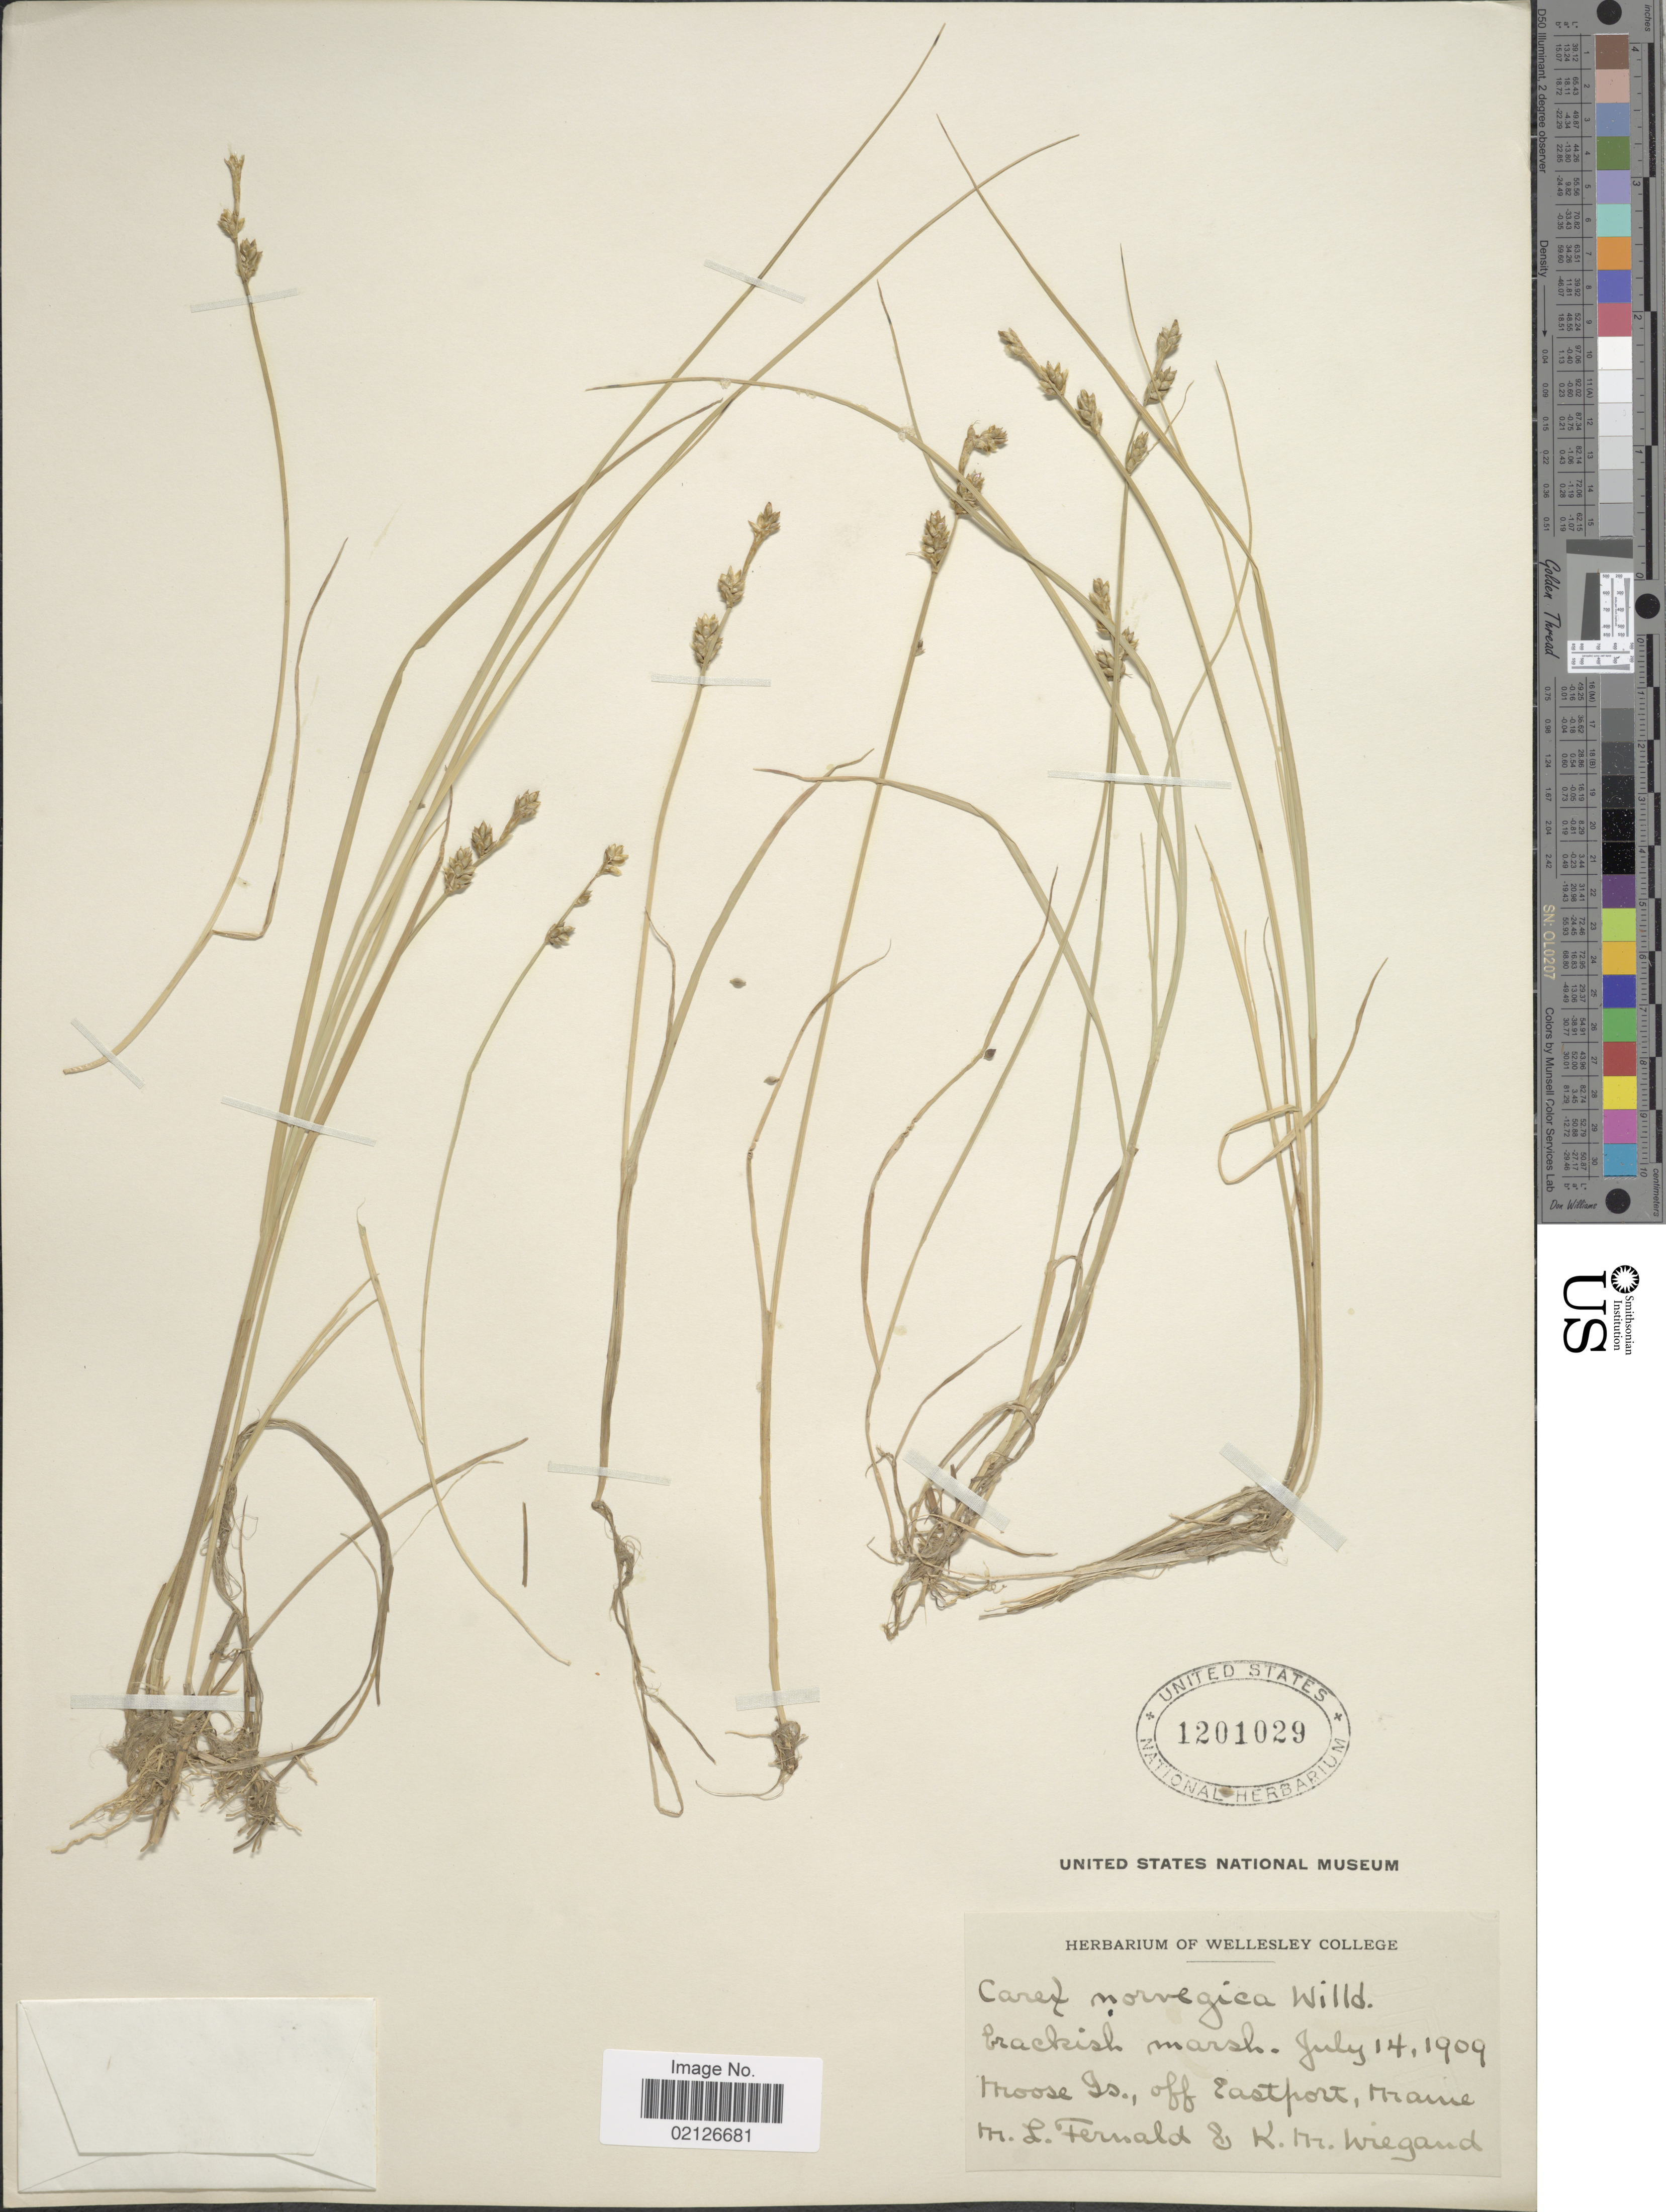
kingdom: Plantae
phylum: Tracheophyta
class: Liliopsida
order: Poales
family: Cyperaceae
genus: Carex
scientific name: Carex norvegica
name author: Retz.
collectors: M. L. Fernald & K. M. Wiegand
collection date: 1909-07-14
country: United States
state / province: Maine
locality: Moose Is., off Eastport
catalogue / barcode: US 1201029